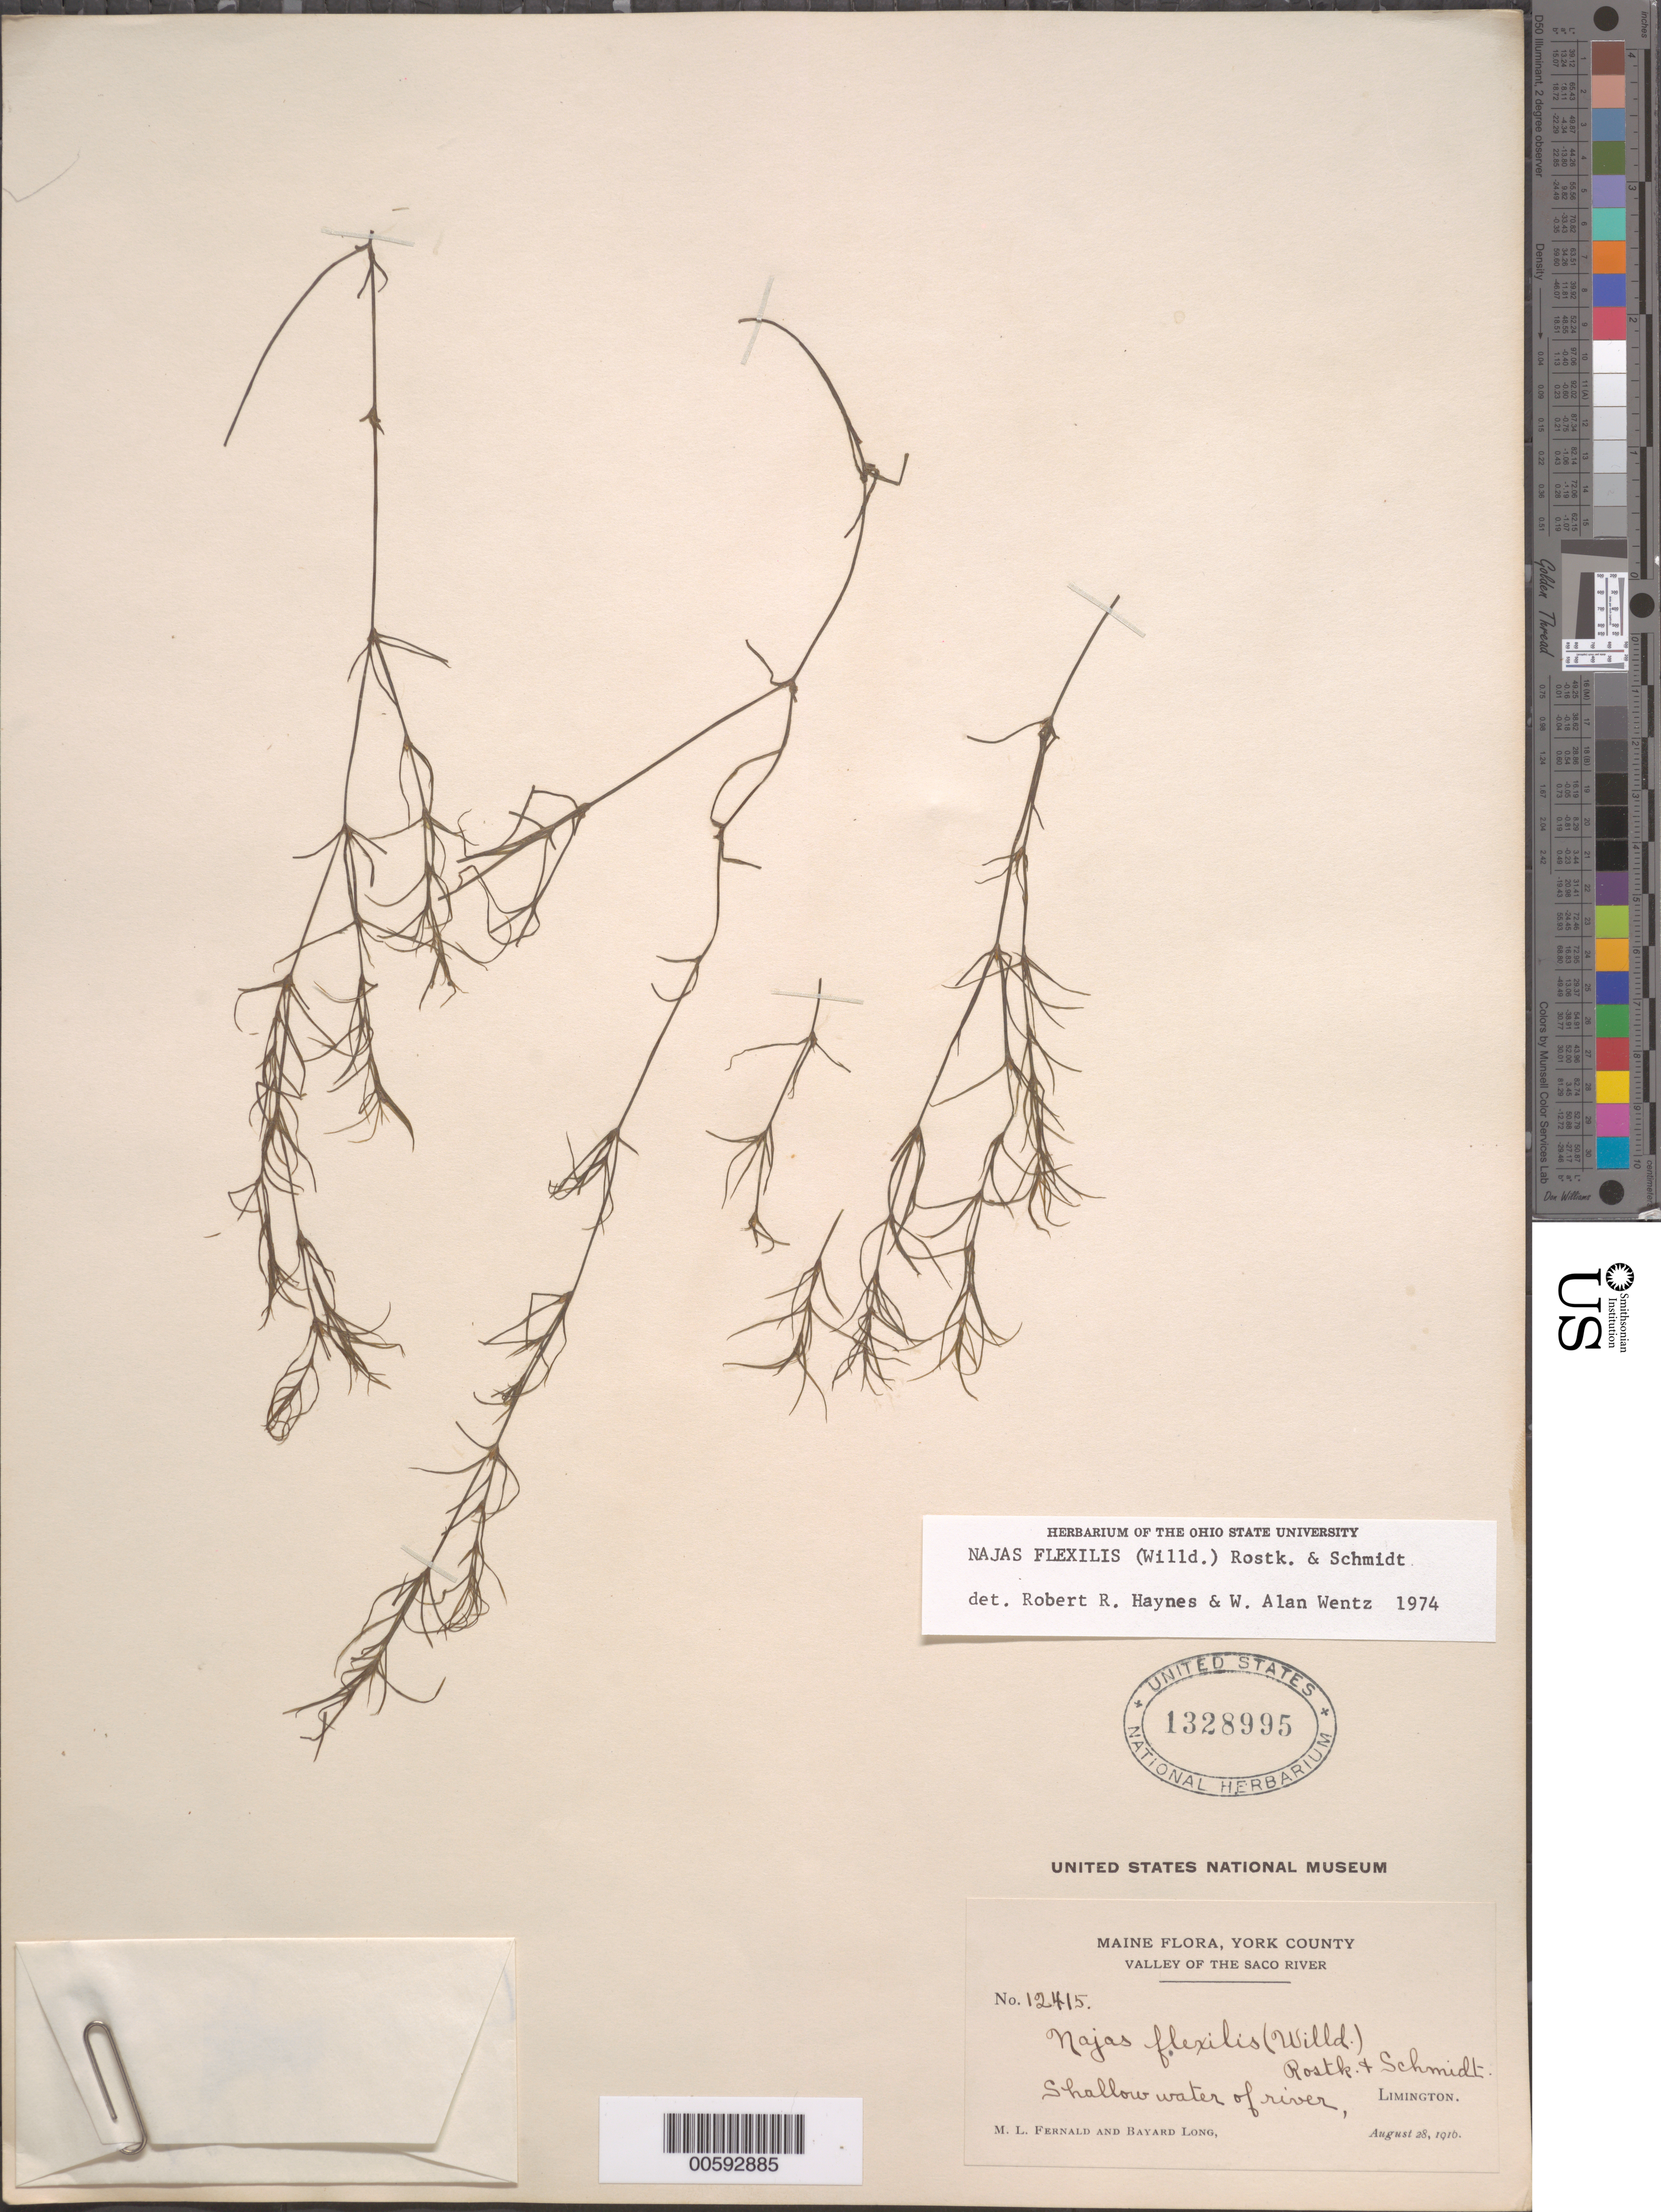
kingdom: Plantae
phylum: Tracheophyta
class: Liliopsida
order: Alismatales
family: Hydrocharitaceae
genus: Najas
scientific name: Najas flexilis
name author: (Willd.) Rostk. & Schmidt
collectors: M. L. Fernald & B. Long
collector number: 12415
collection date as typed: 28 Aug 1916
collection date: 1916-08-28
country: United States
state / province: Maine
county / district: York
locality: Limington, valley of the Saco River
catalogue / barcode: US 1328995